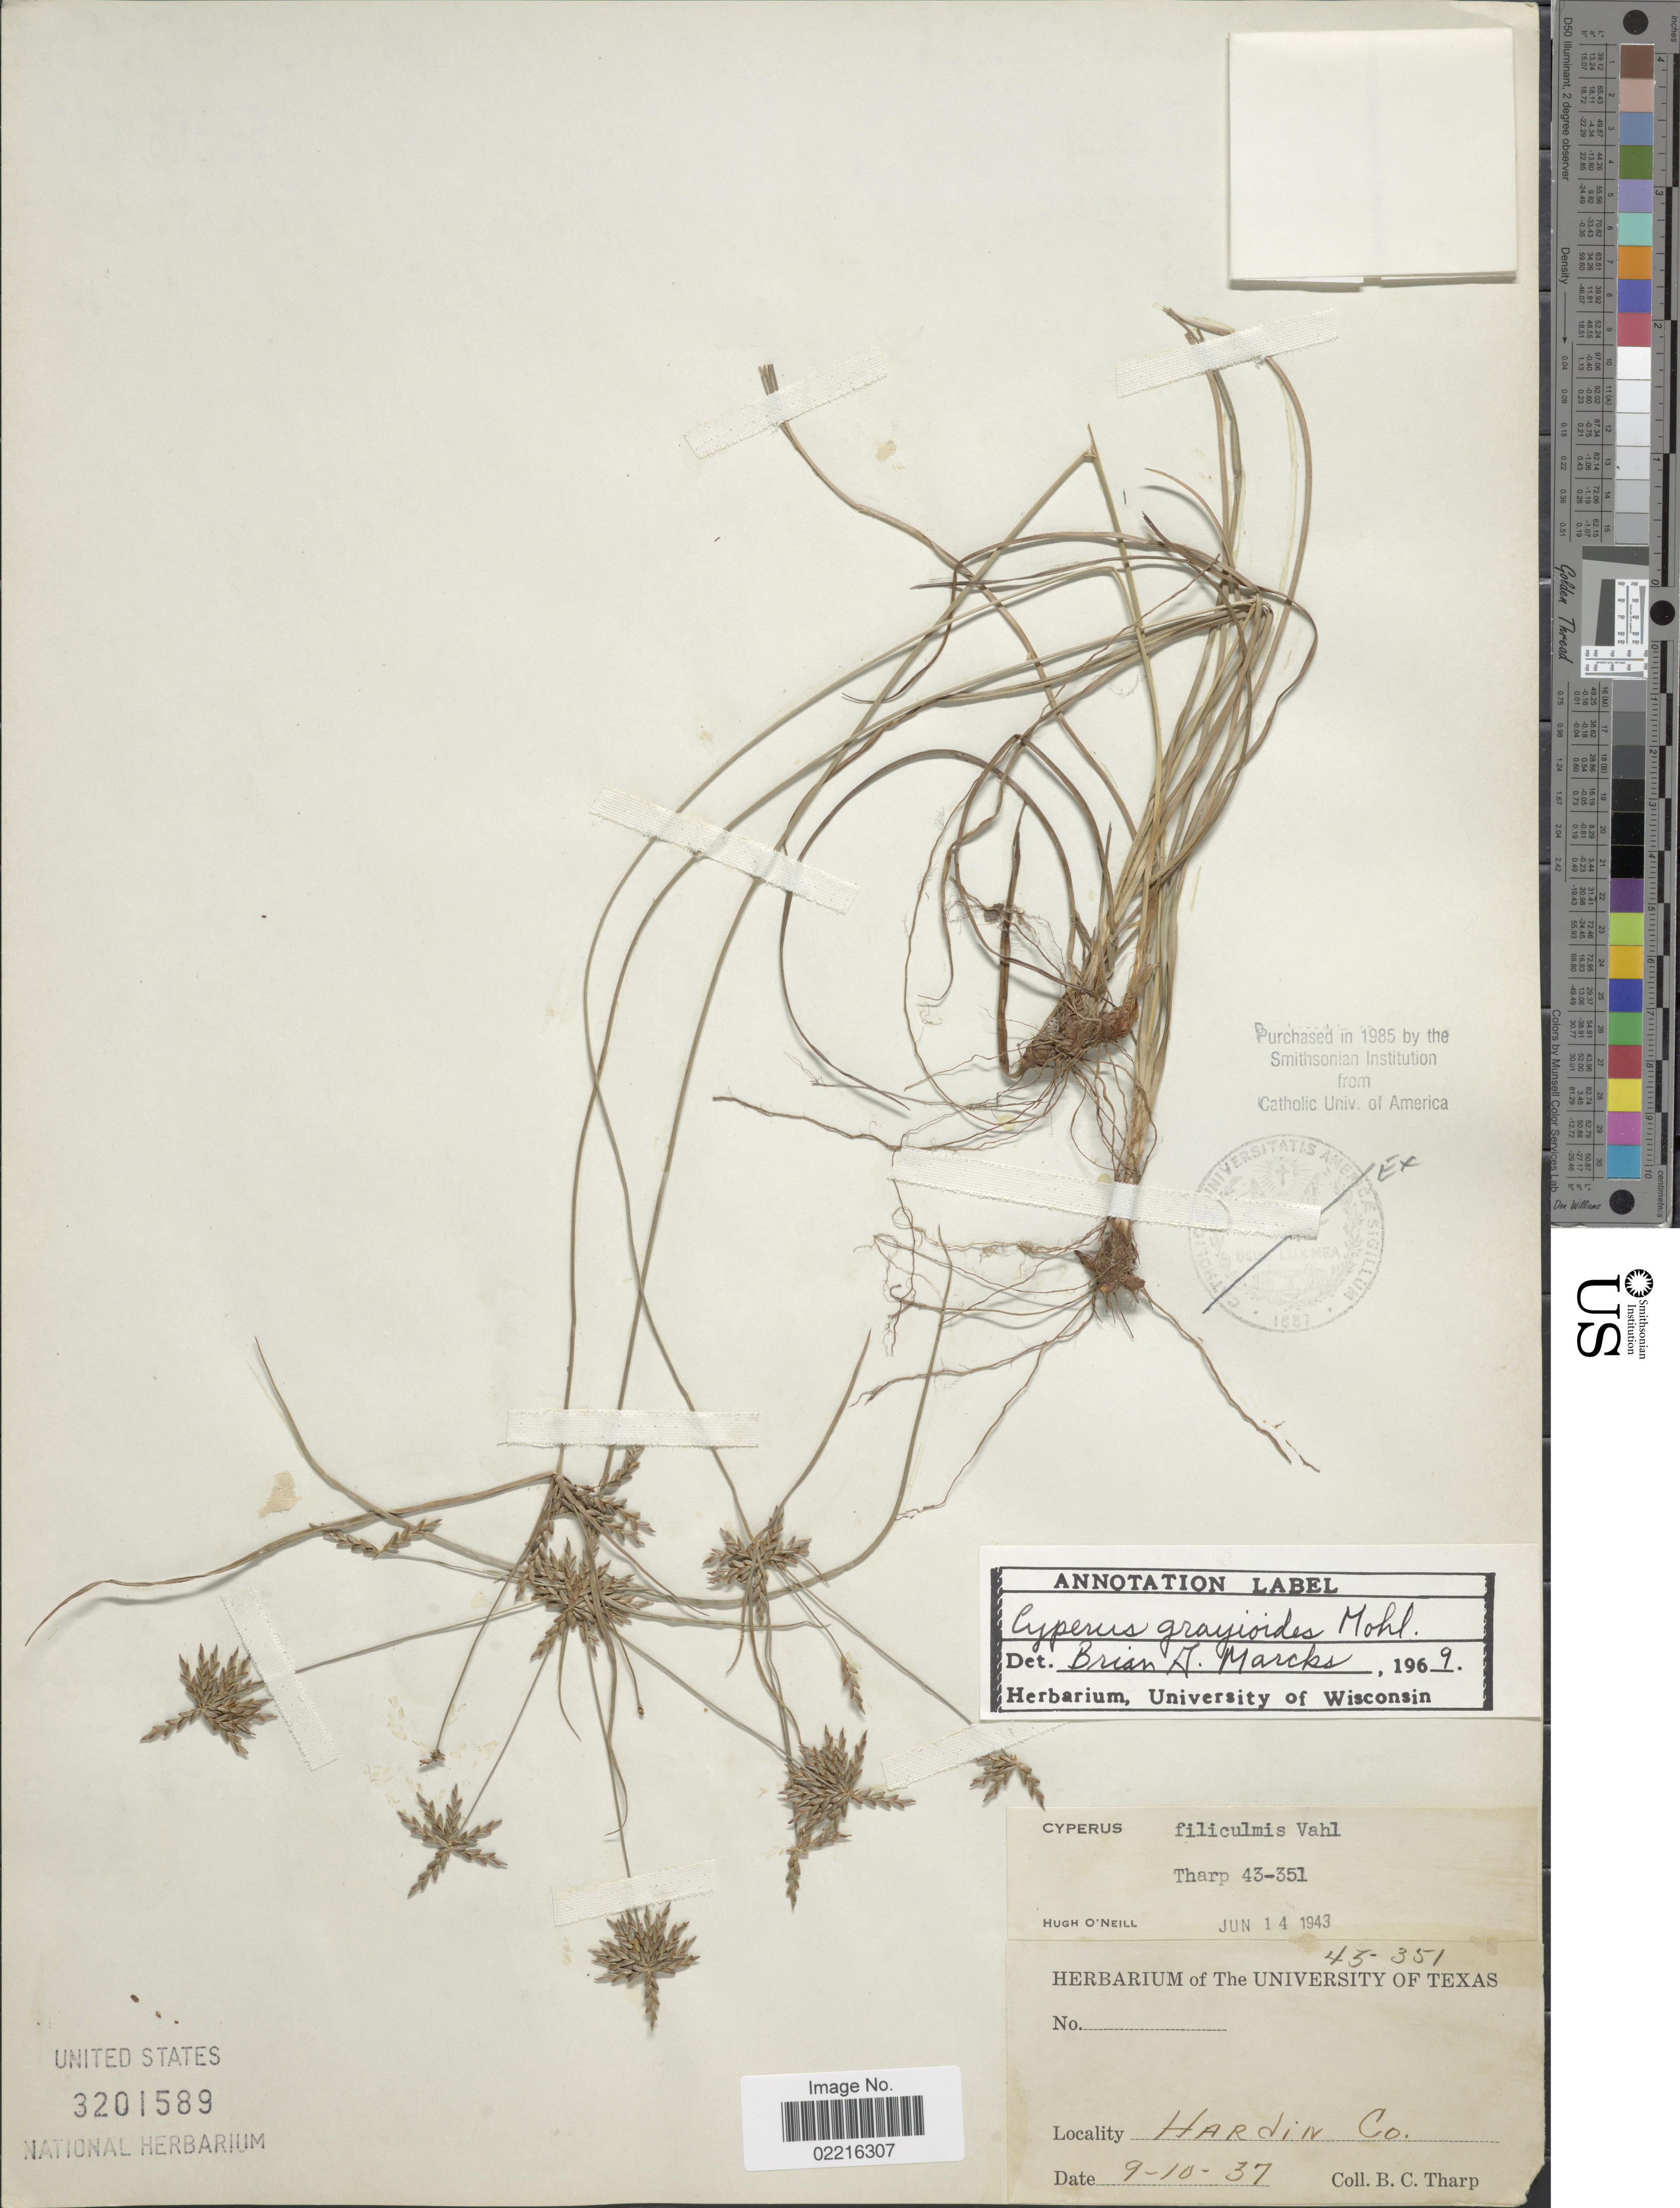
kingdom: Plantae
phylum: Tracheophyta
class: Liliopsida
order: Poales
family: Cyperaceae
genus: Cyperus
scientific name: Cyperus grayioides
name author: Mohlenbr.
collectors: B. C. Tharp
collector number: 43-351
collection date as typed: Transcribed d/m/y: 10/9/37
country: United States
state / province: Texas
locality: Hardin Co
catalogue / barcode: US 3201589